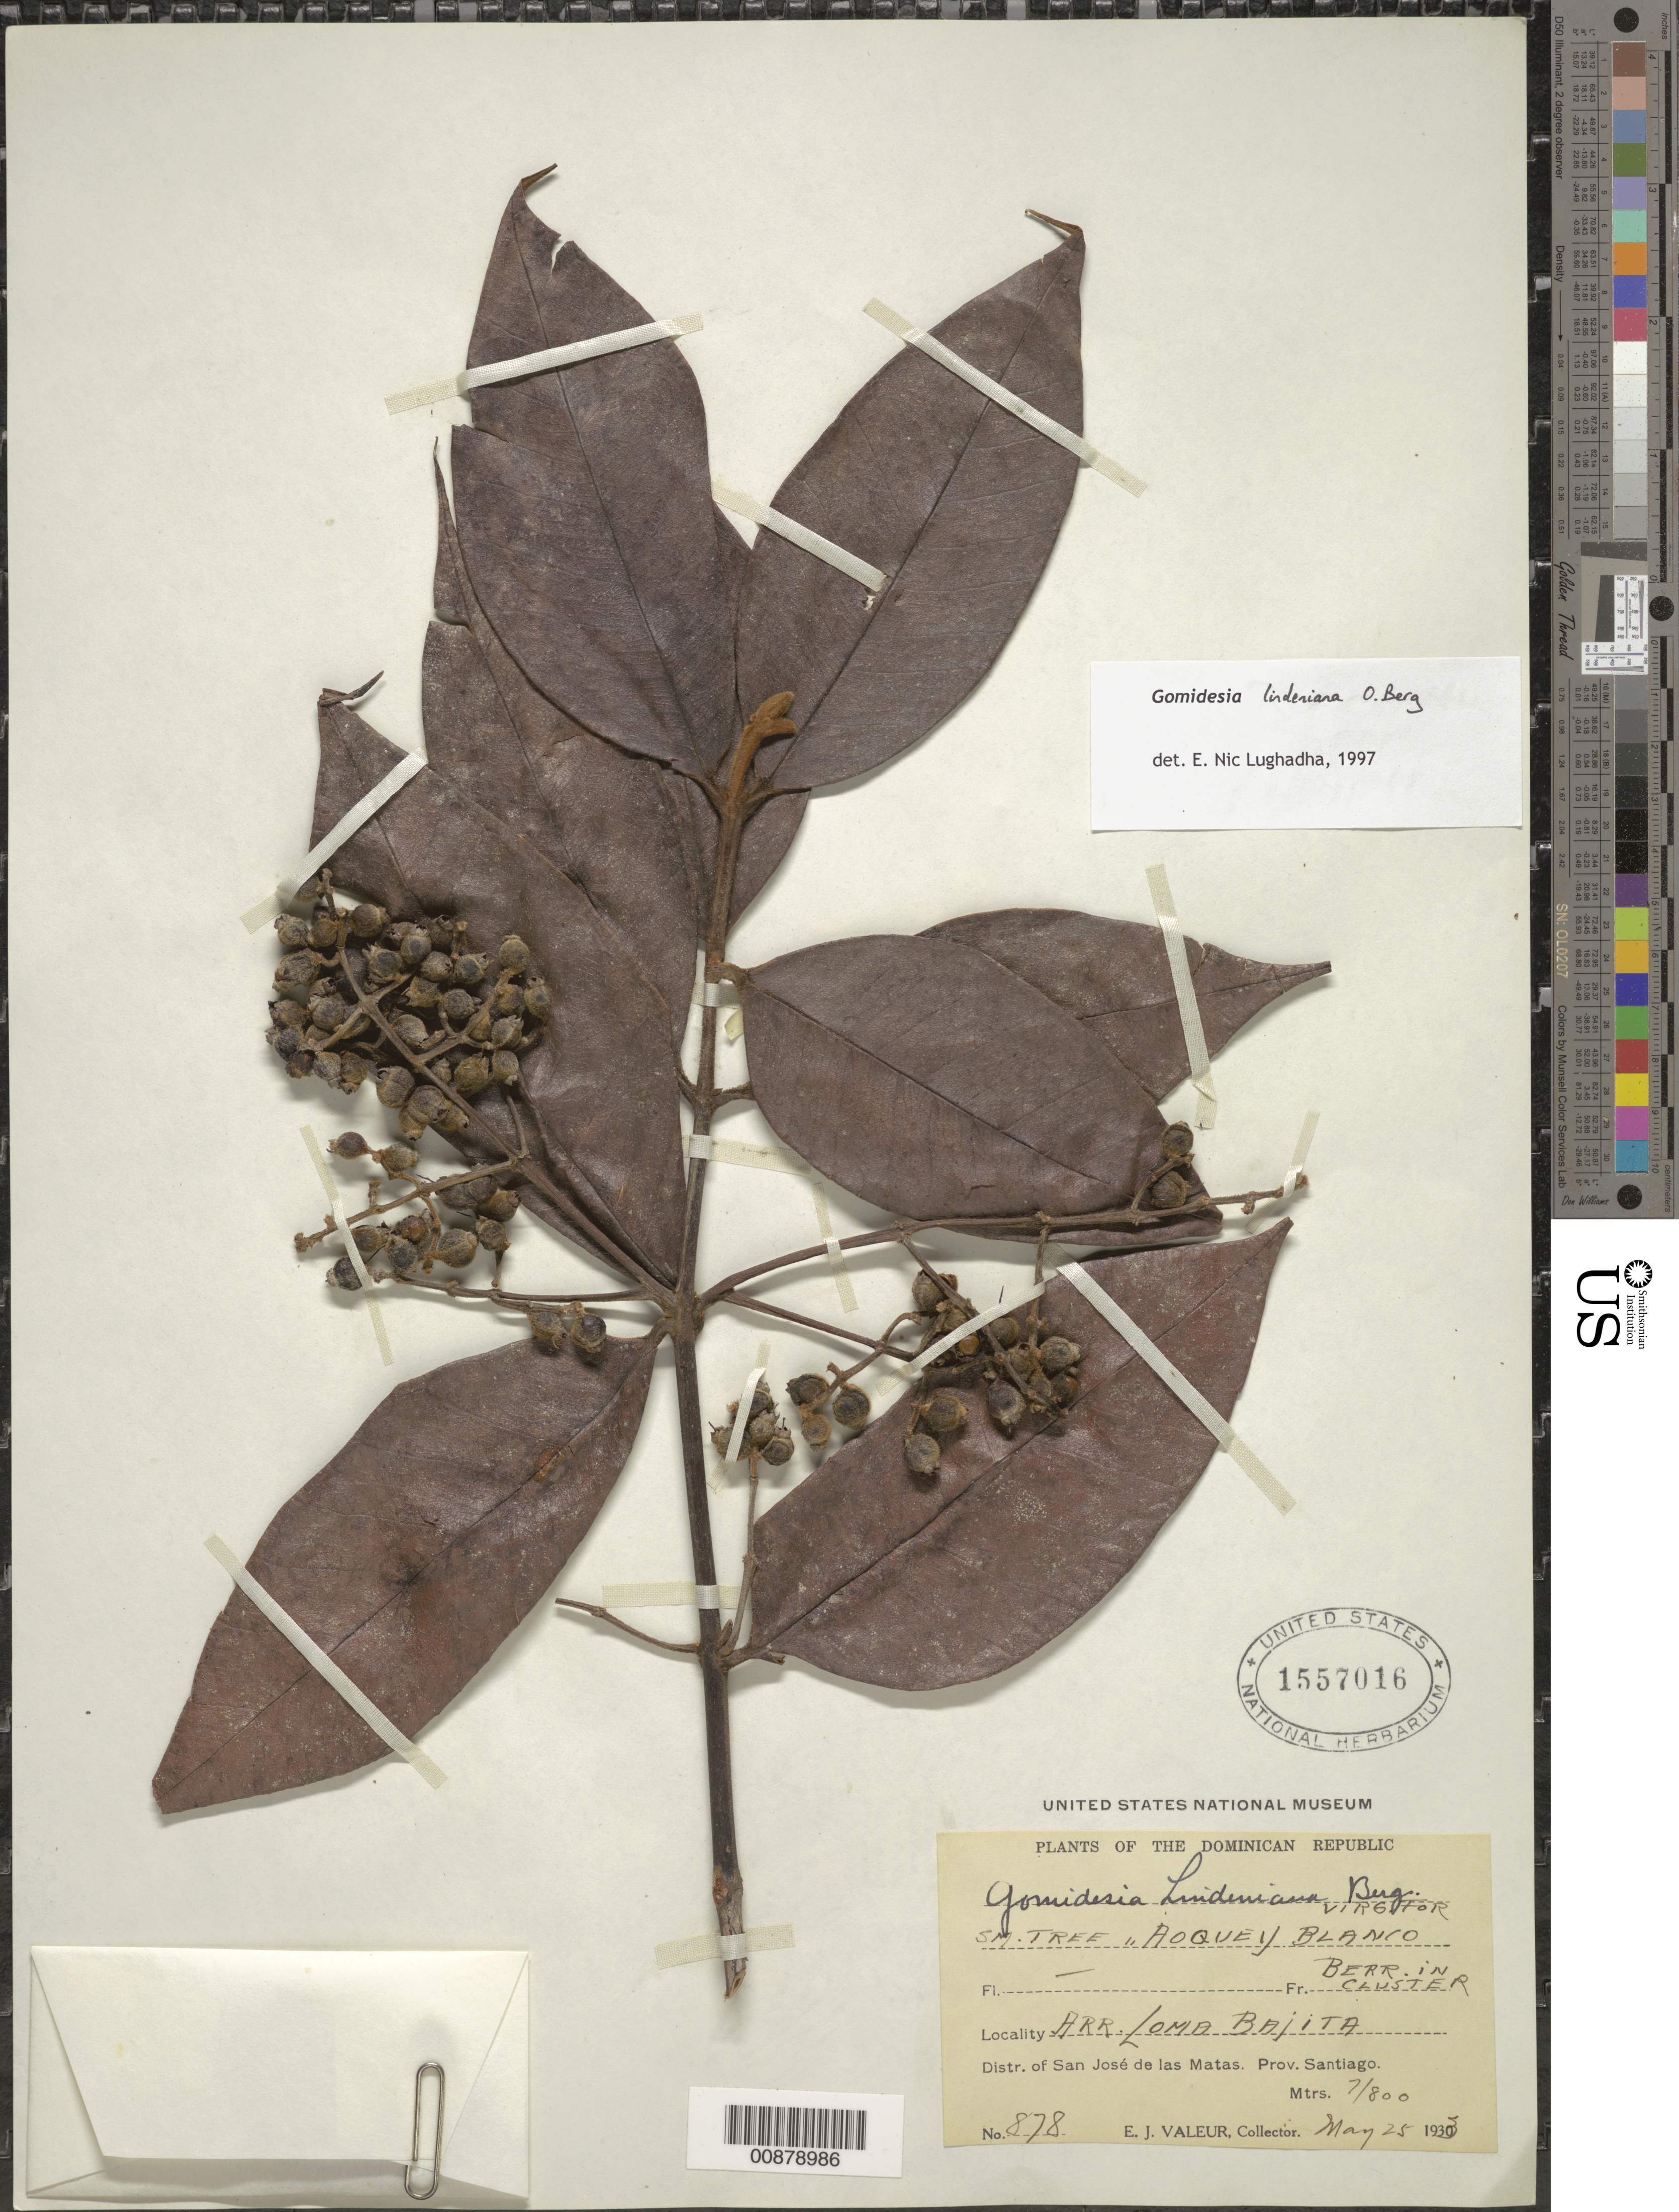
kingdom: Plantae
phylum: Tracheophyta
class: Magnoliopsida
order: Myrtales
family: Myrtaceae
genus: Myrcia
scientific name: Myrcia fenzliana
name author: O. Berg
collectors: E. Valeur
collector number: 878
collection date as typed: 25 May 1933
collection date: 1933-05-25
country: Dominican Republic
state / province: Santiago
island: Hispaniola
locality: Distr. of San José de las Matas. Arr. Loma Bajita.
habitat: Virgin forest.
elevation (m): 700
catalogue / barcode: US 1557016